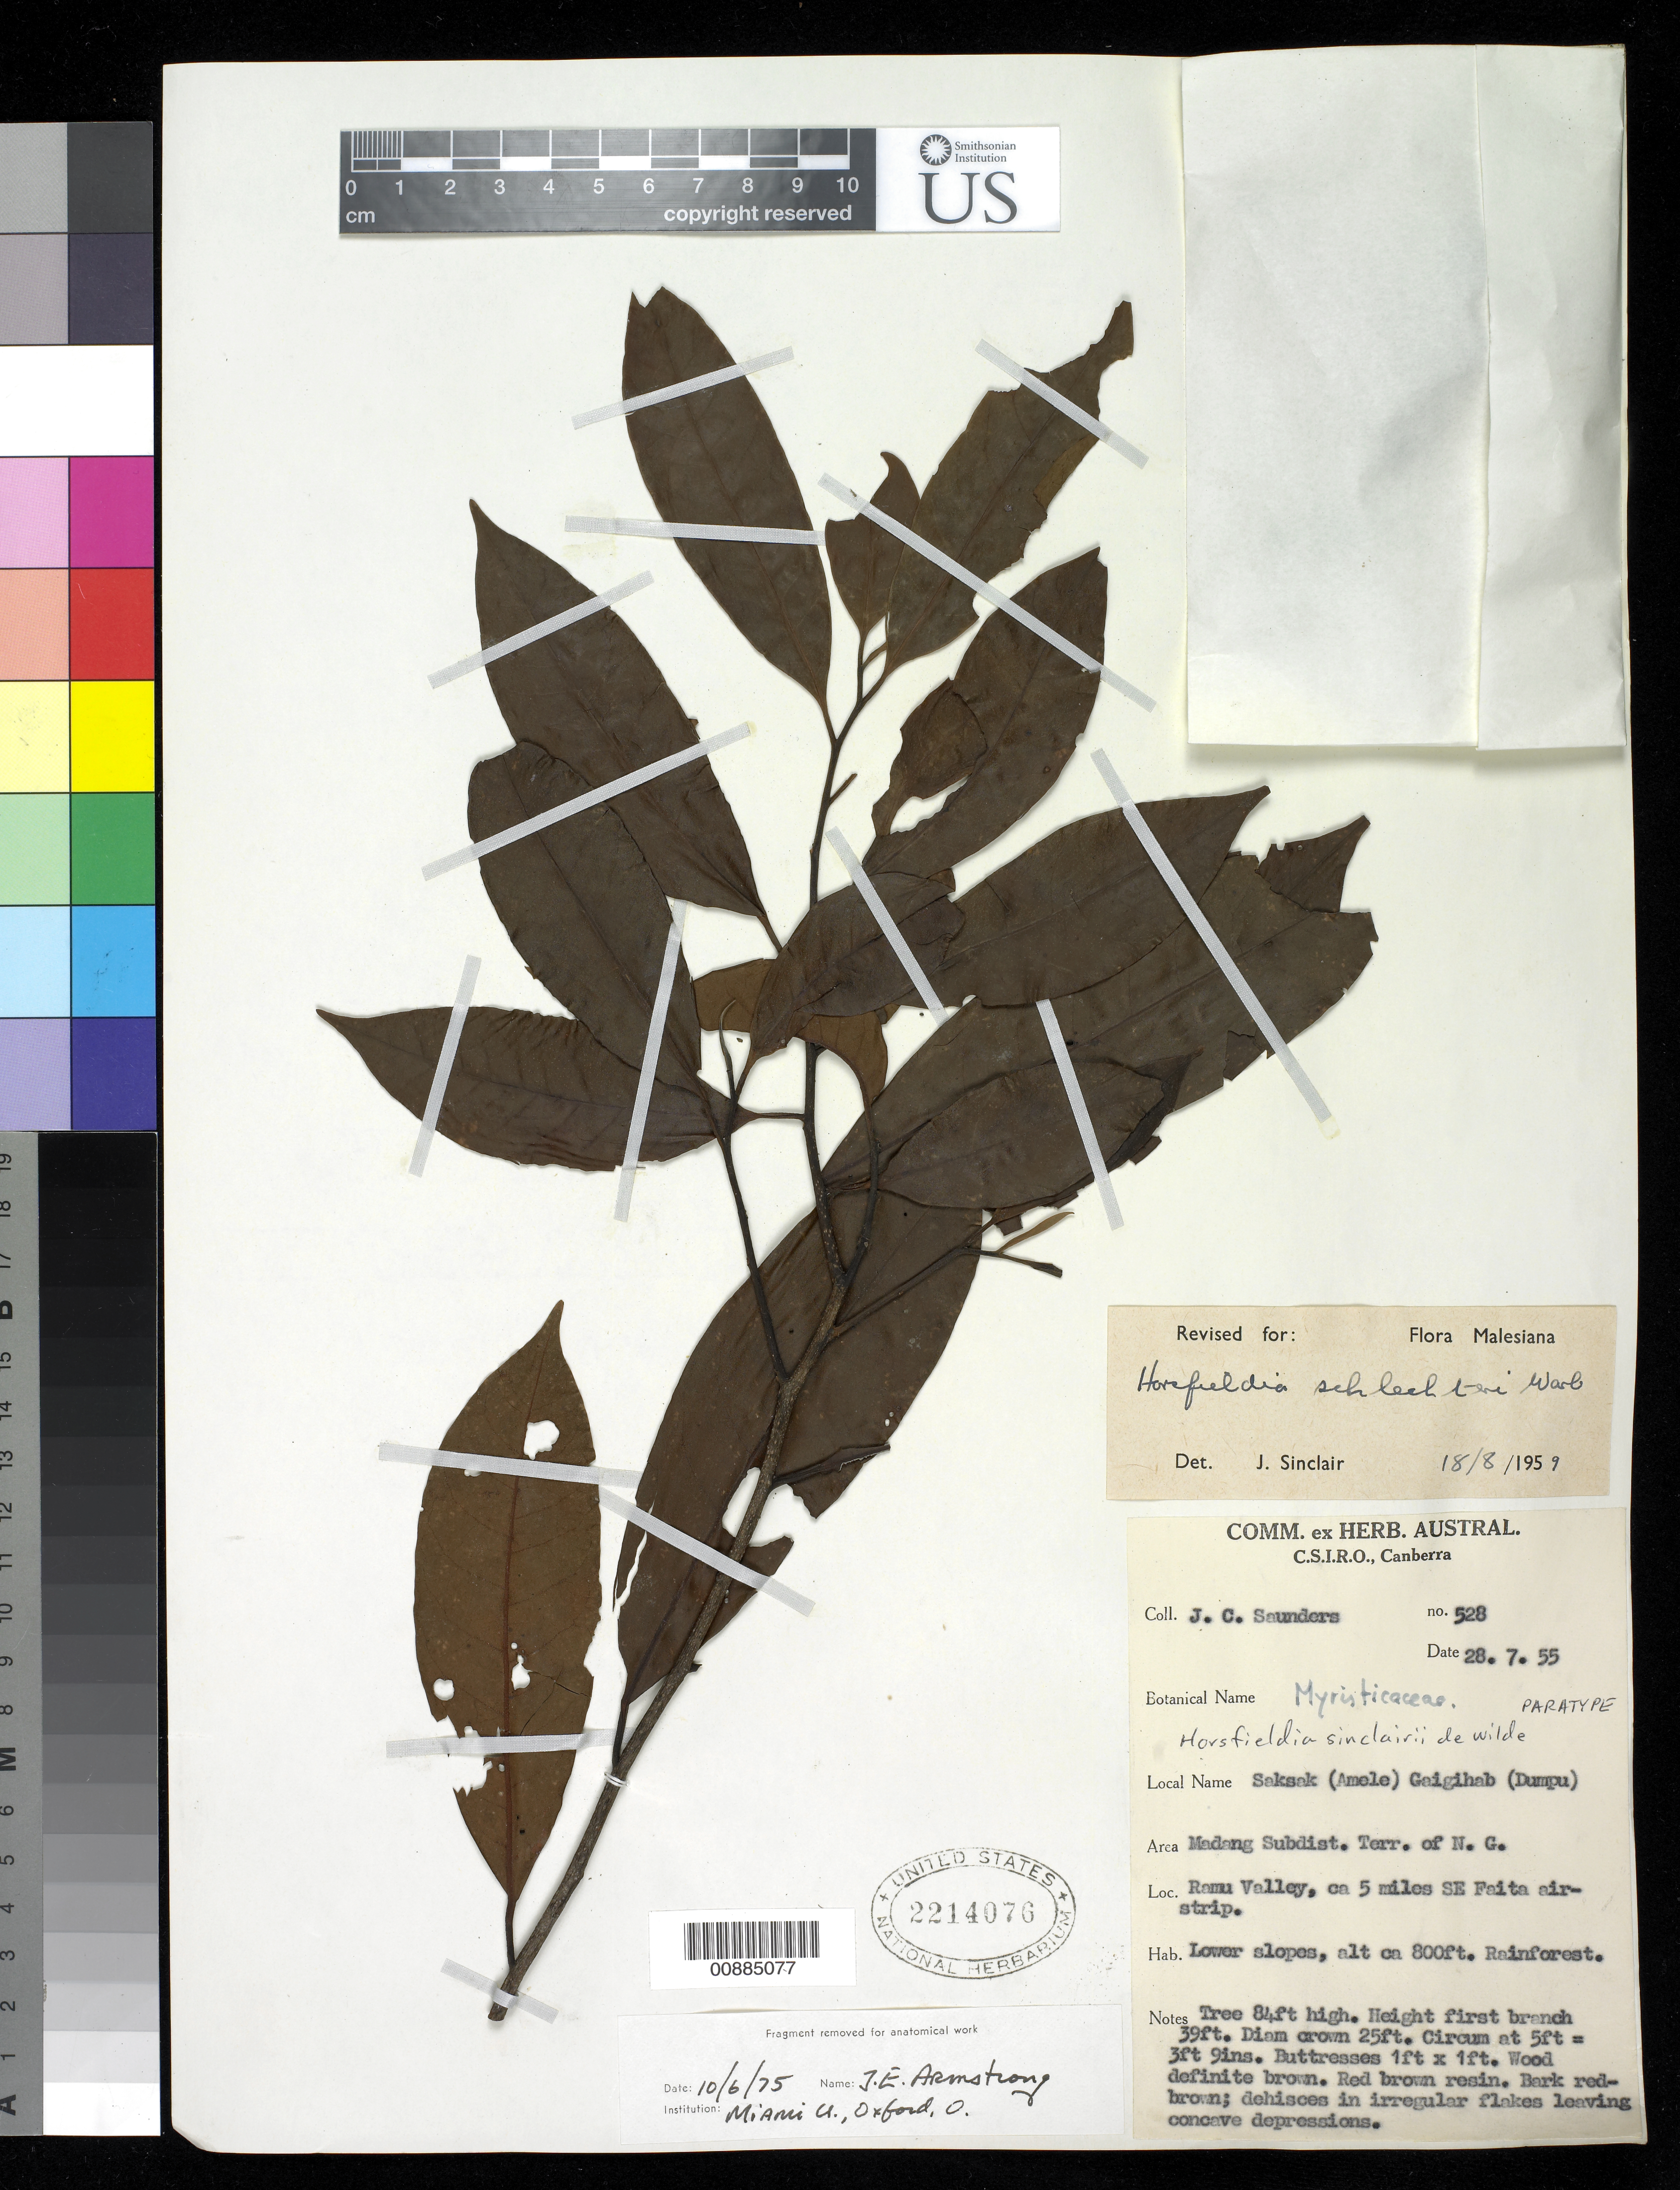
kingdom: Plantae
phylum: Tracheophyta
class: Magnoliopsida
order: Magnoliales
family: Myristicaceae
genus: Horsfieldia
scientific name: Horsfieldia sinclairii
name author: W.J. de Wilde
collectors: J. C. Saunders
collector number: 528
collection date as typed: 28 Jul 1955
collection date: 1955-07-28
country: Papua New Guinea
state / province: Madang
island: New Guinea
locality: Ramu Valley, ca 5 miles SE Faita airstrip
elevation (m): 244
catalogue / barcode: US 2214076